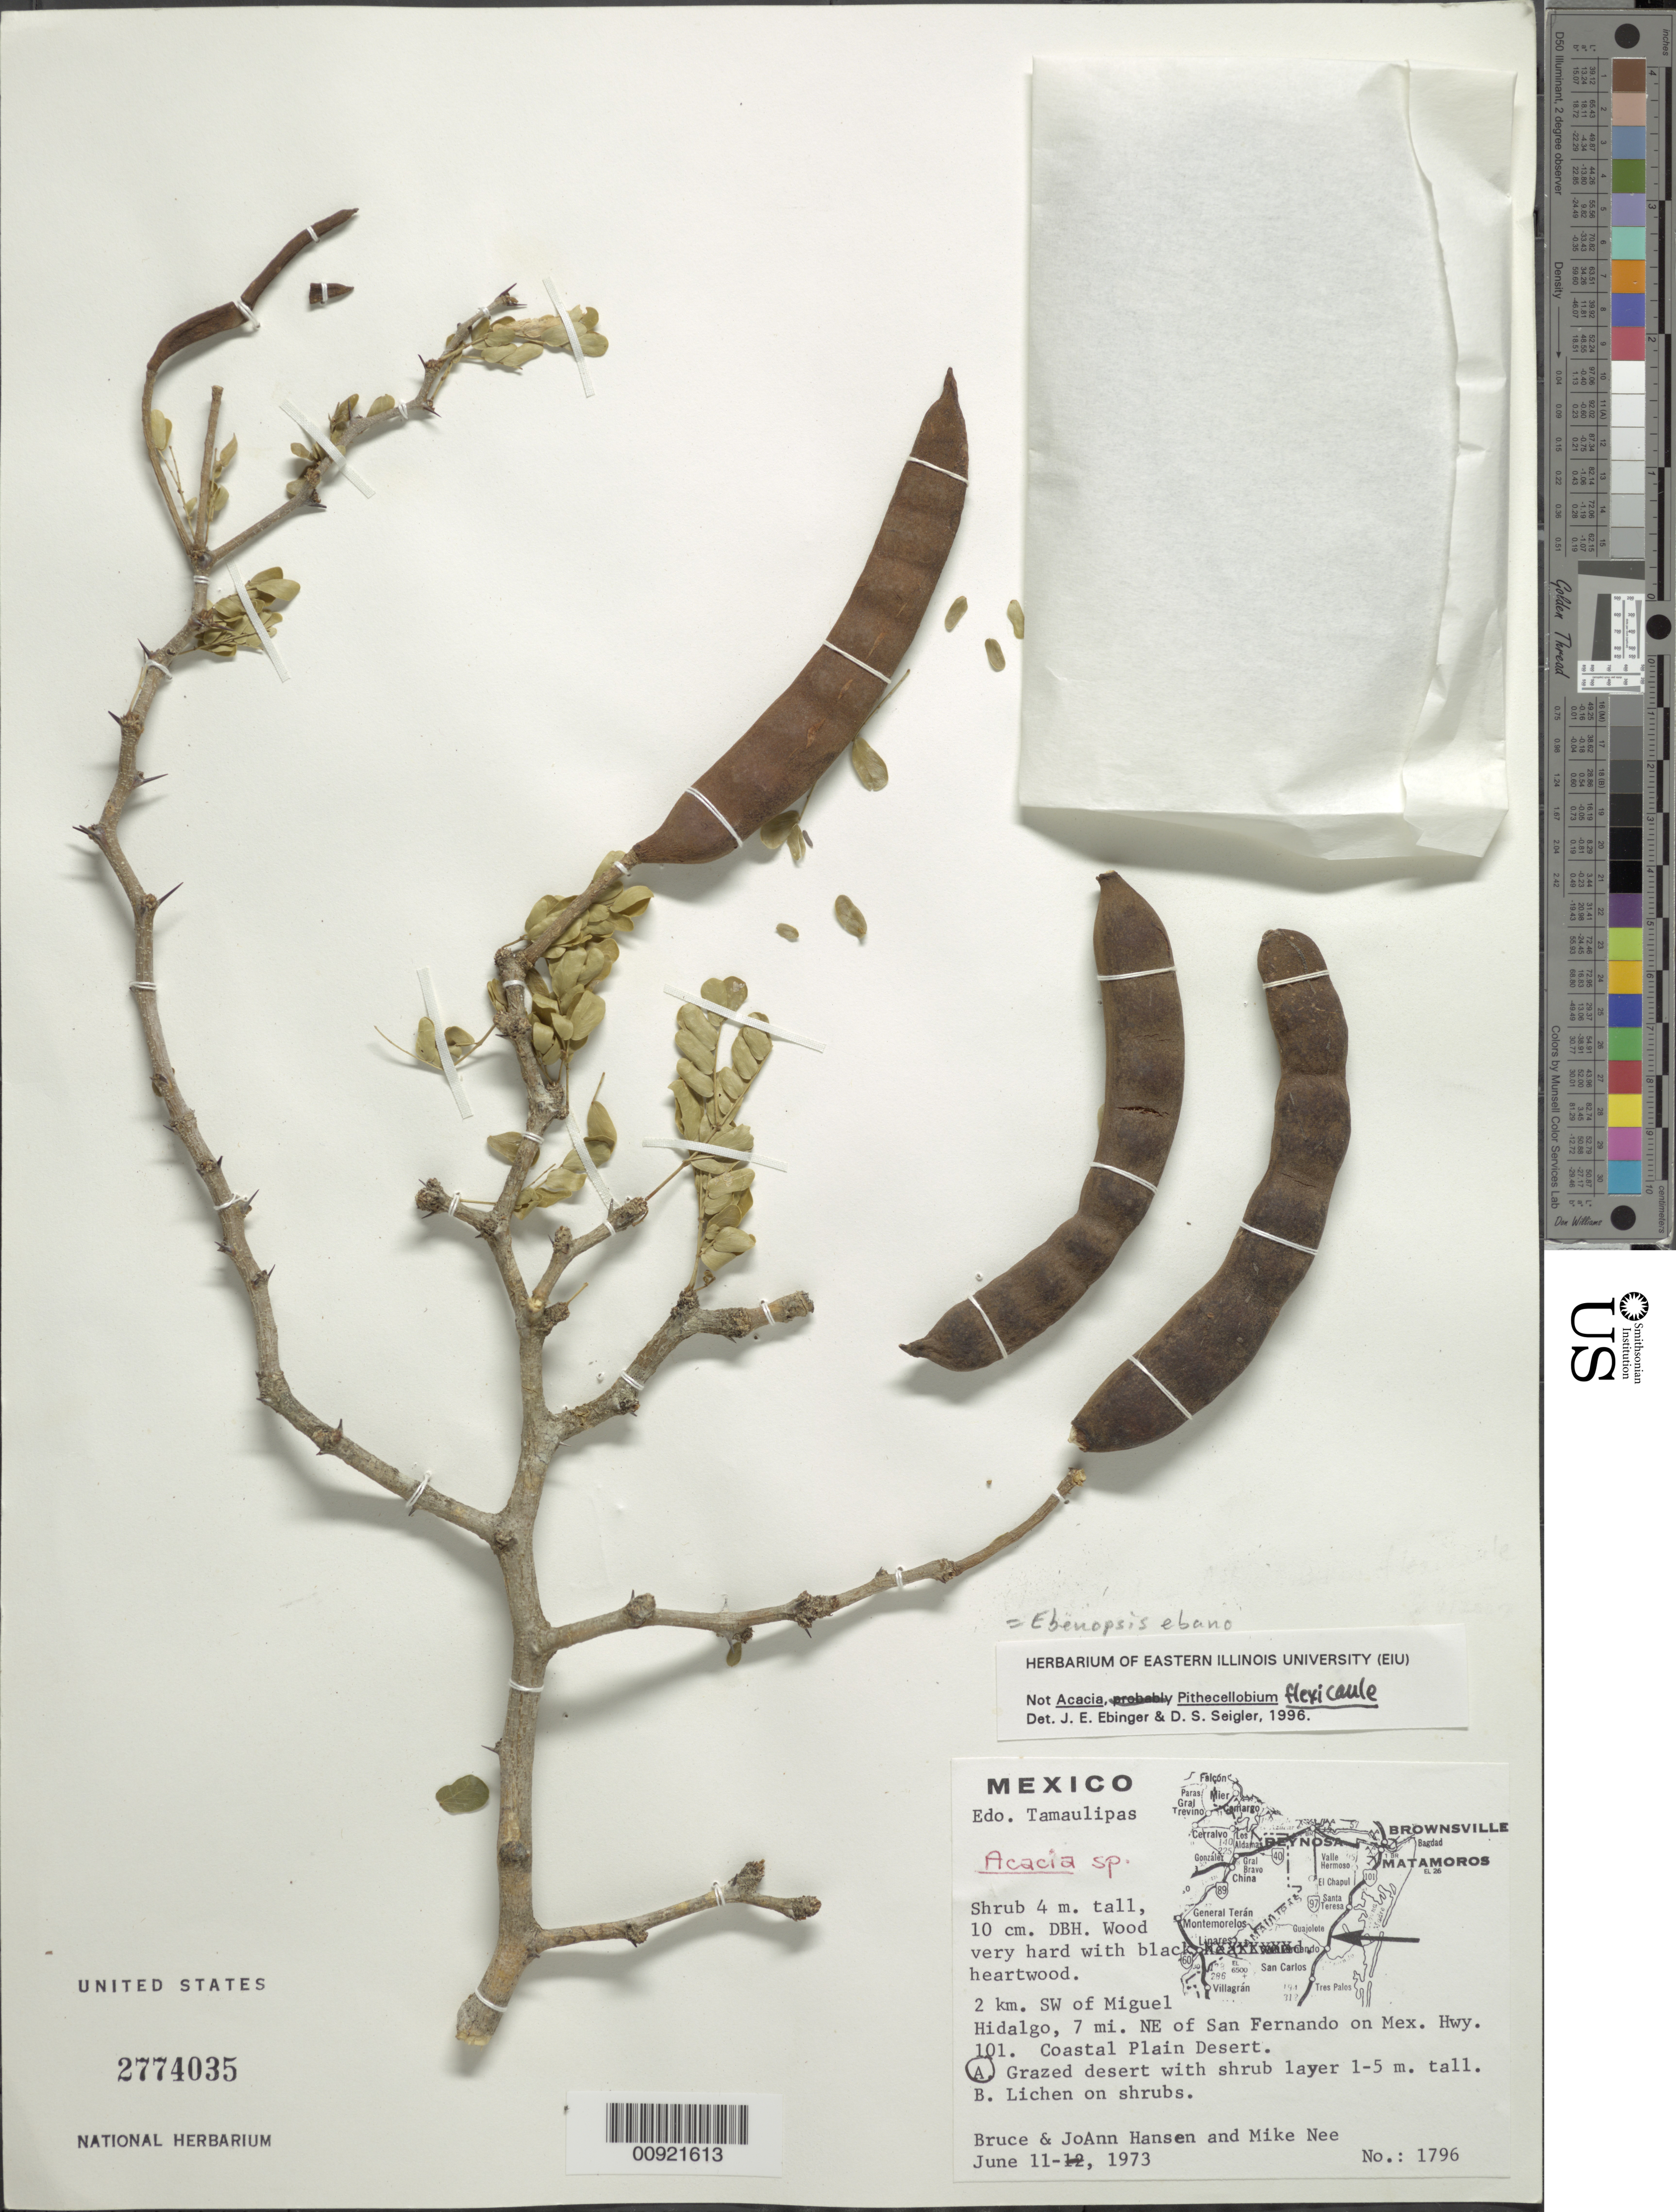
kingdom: Plantae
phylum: Tracheophyta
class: Magnoliopsida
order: Fabales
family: Fabaceae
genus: Ebenopsis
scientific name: Ebenopsis ebano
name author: (Berland.) Barneby & J.W. Grimes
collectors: B. Hansen, J. Hansen & M. Nee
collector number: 1796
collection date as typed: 11 Jun 1973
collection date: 1973-06-11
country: Mexico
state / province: Tamaulipas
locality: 2 km. SW of Miguel Hidalgo, 7 mi. NE of San Fernando on Mex. Hwy. 101.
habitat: Coastal Plain Desert. Grazed desert with shrub layer 1-5 m. tall.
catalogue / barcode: US 2774035